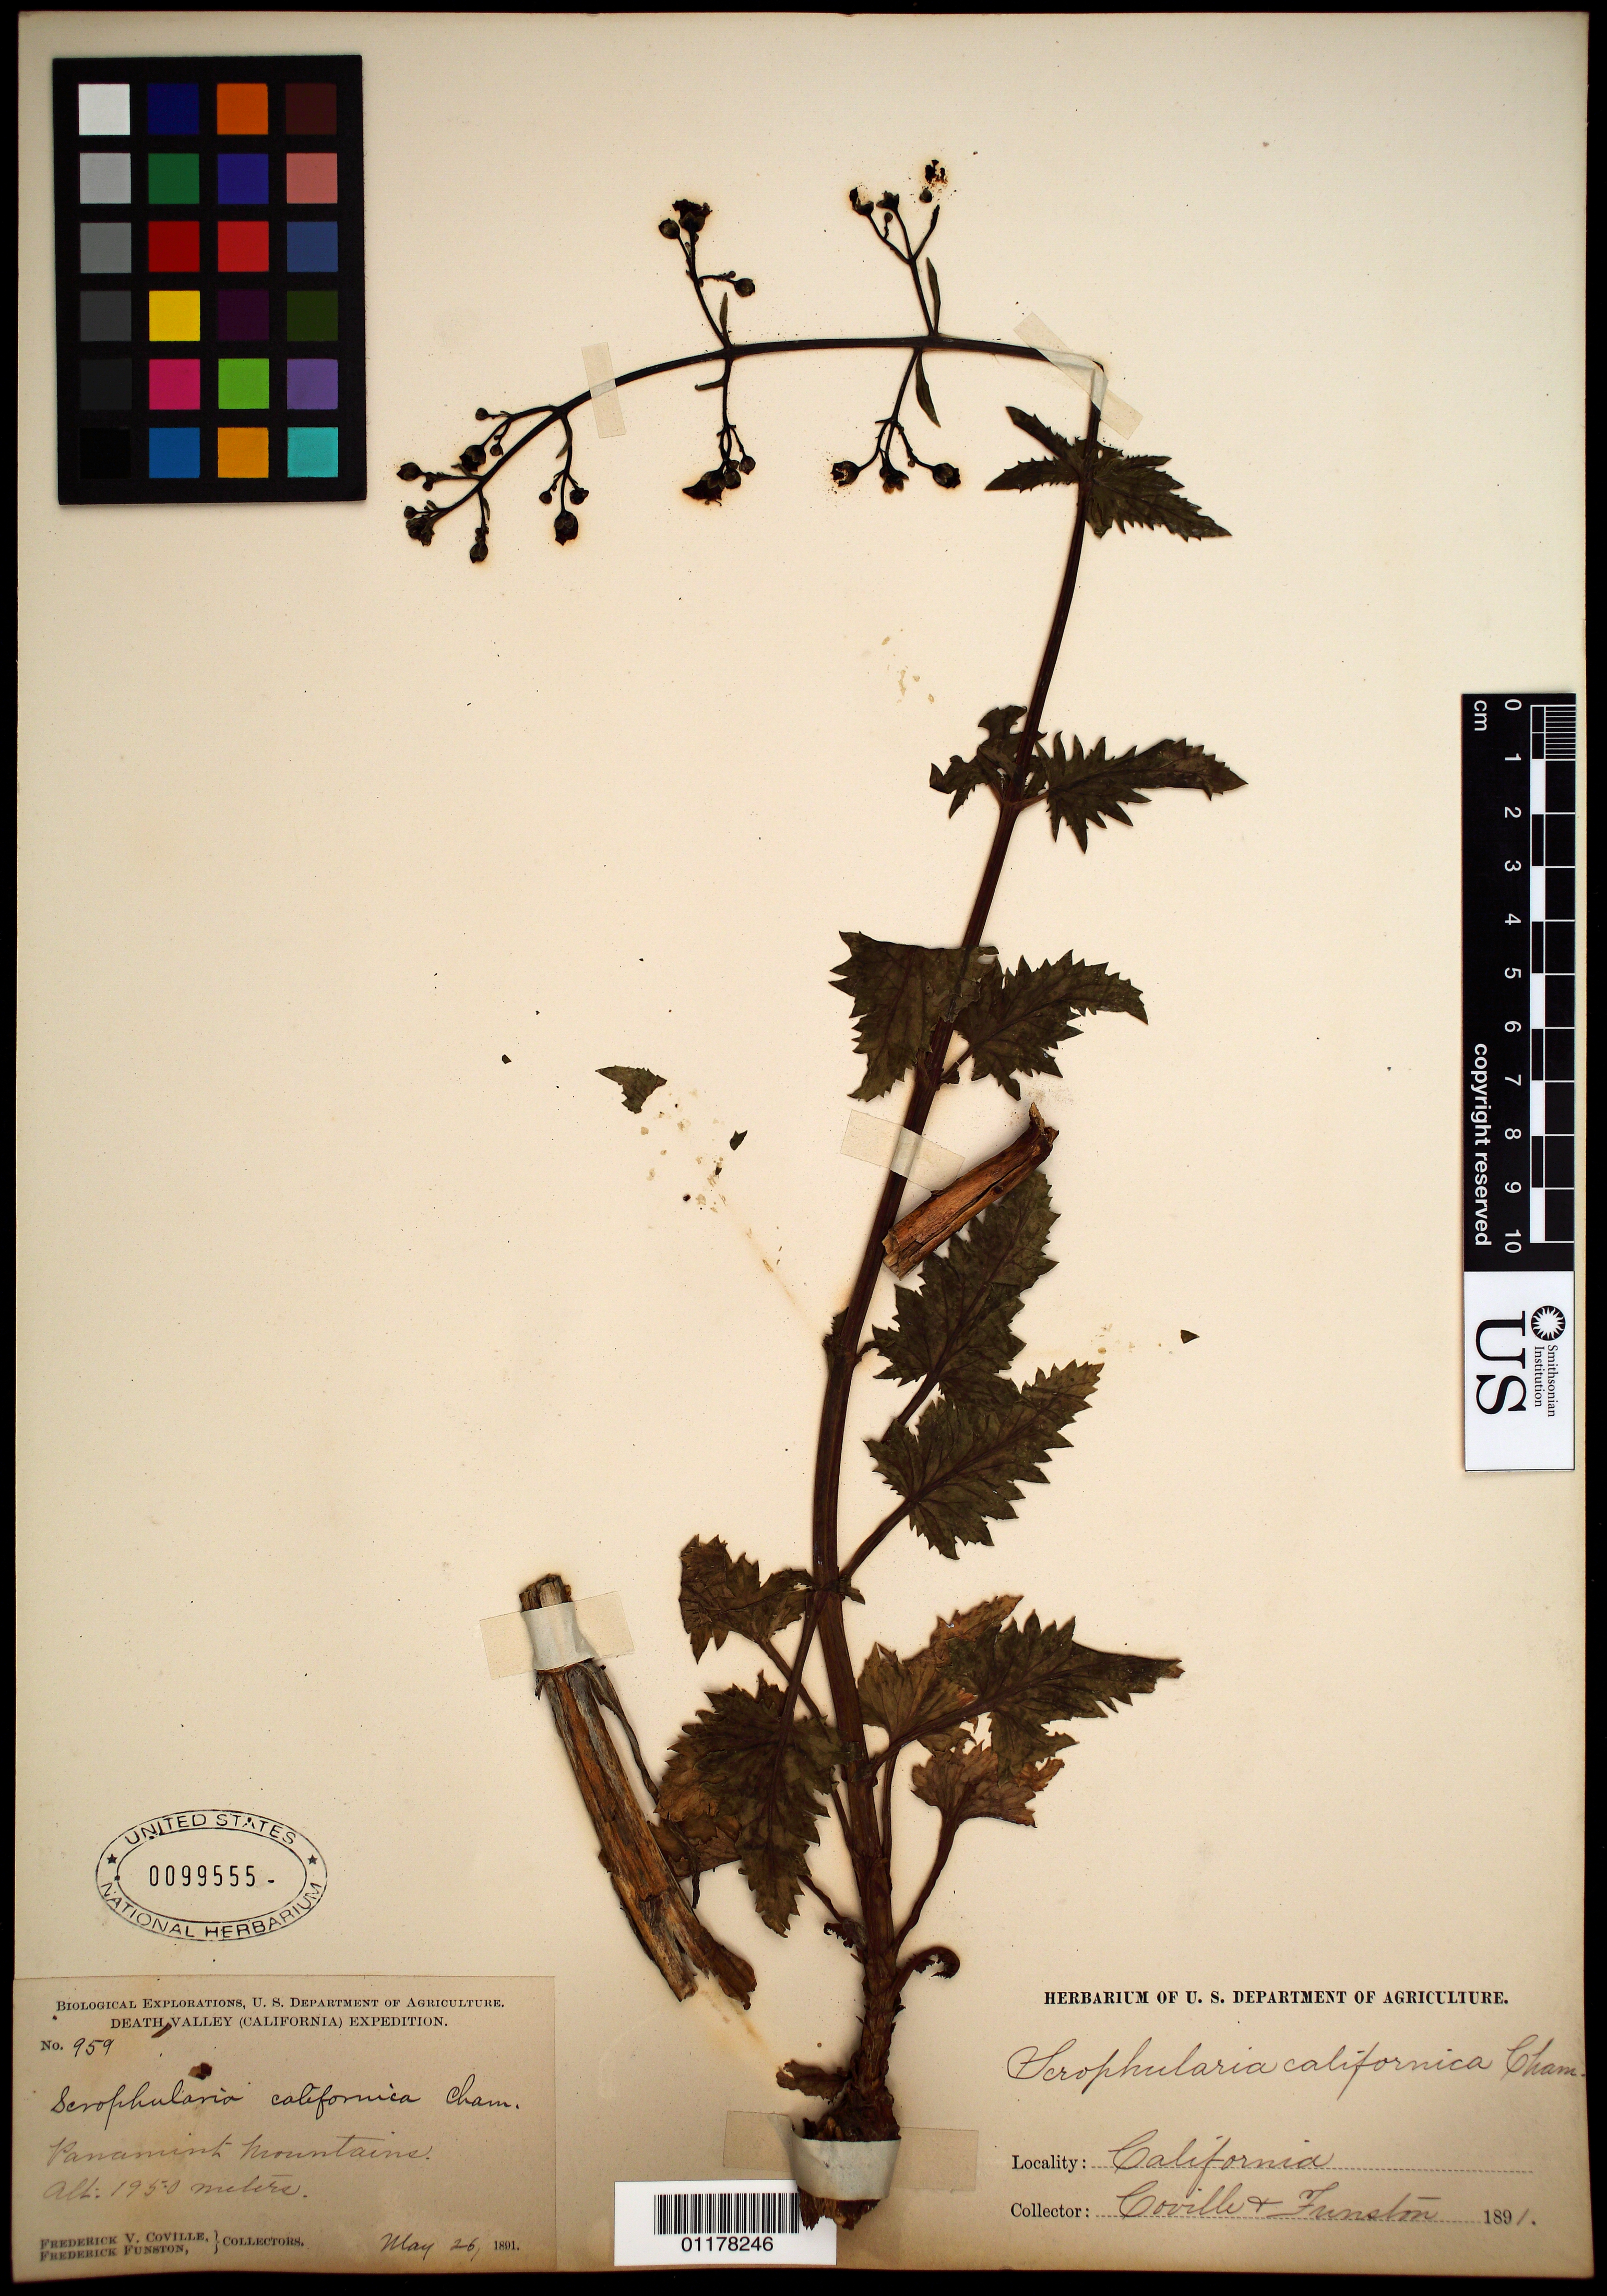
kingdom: Plantae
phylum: Tracheophyta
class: Magnoliopsida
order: Lamiales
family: Scrophulariaceae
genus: Scrophularia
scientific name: Scrophularia californica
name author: Cham. & Schltdl.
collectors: F. V. Coville & F. Funston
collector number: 959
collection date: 1891-05-26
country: United States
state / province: California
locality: Panamint Mountains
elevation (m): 1950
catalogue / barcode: US 99555